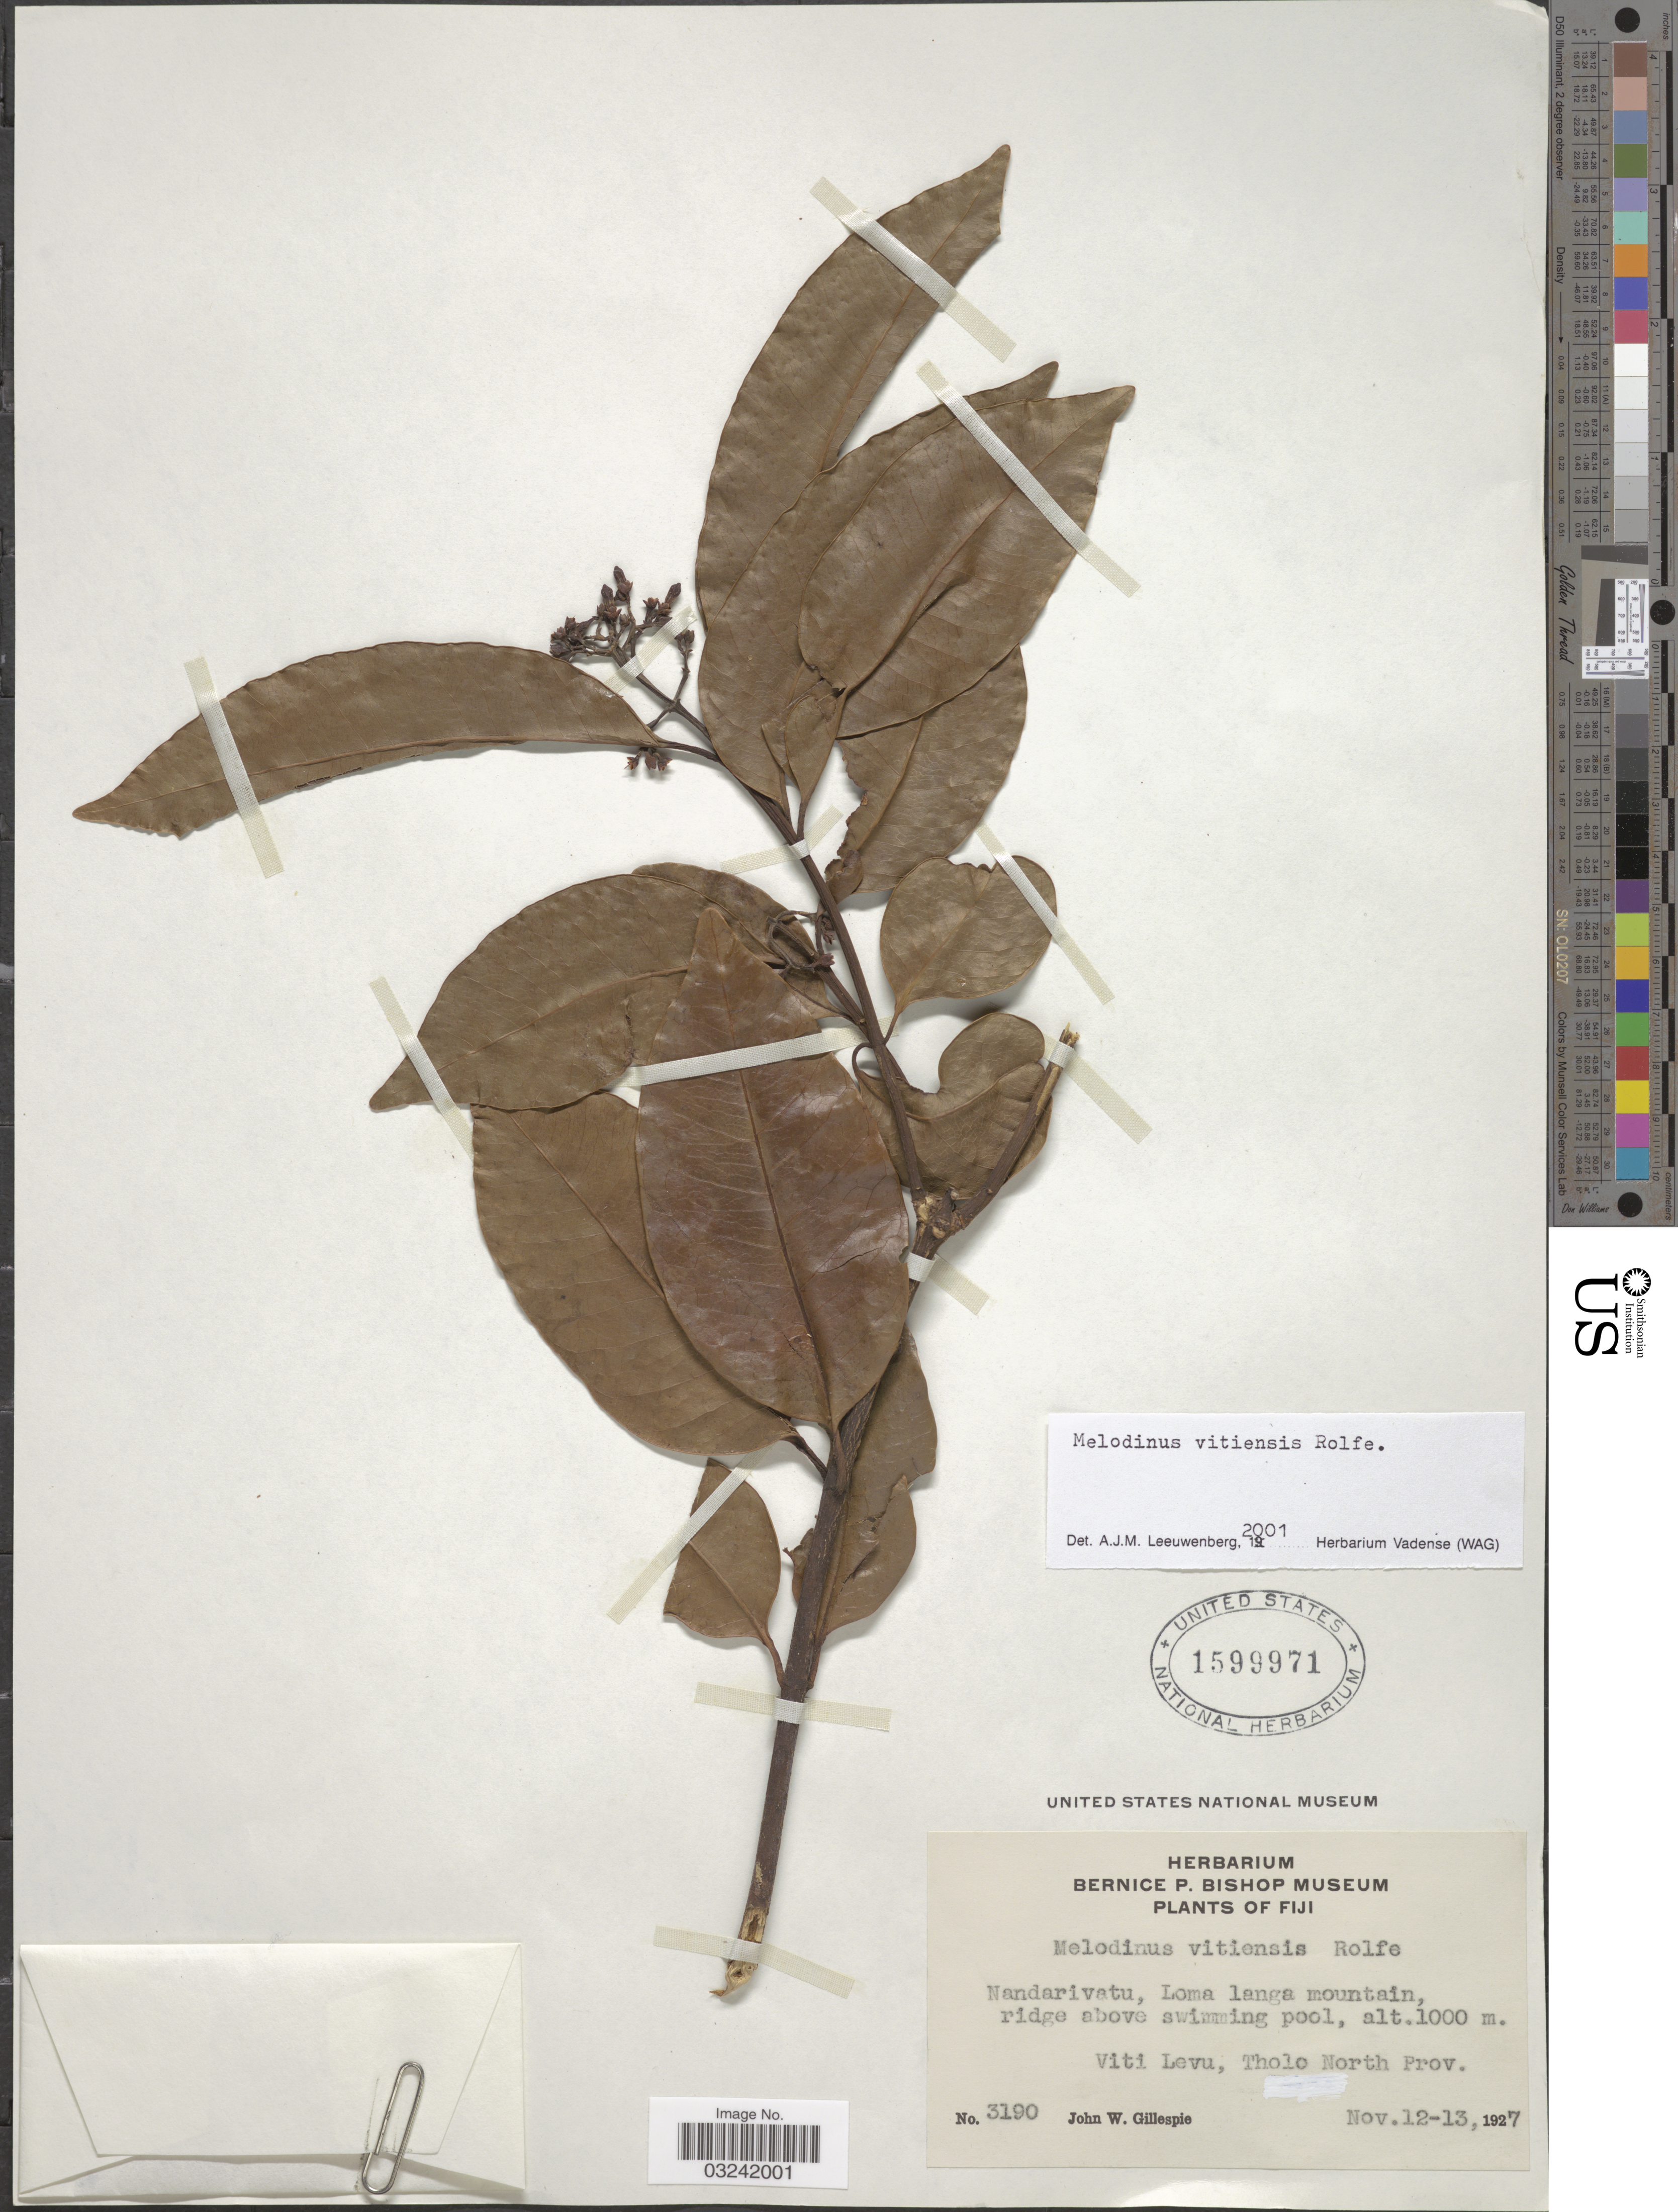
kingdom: Plantae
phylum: Tracheophyta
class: Magnoliopsida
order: Gentianales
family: Apocynaceae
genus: Melodinus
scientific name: Melodinus vitiensis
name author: Rolfe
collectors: J. W. Gillespie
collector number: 3190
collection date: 1927-11-12/1927-11-13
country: Fiji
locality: Nandarivatu, Loma langa mountain, ridge above swimming pool, Viti Levu, Tholo North Prov.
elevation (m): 1000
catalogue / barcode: US 1599971